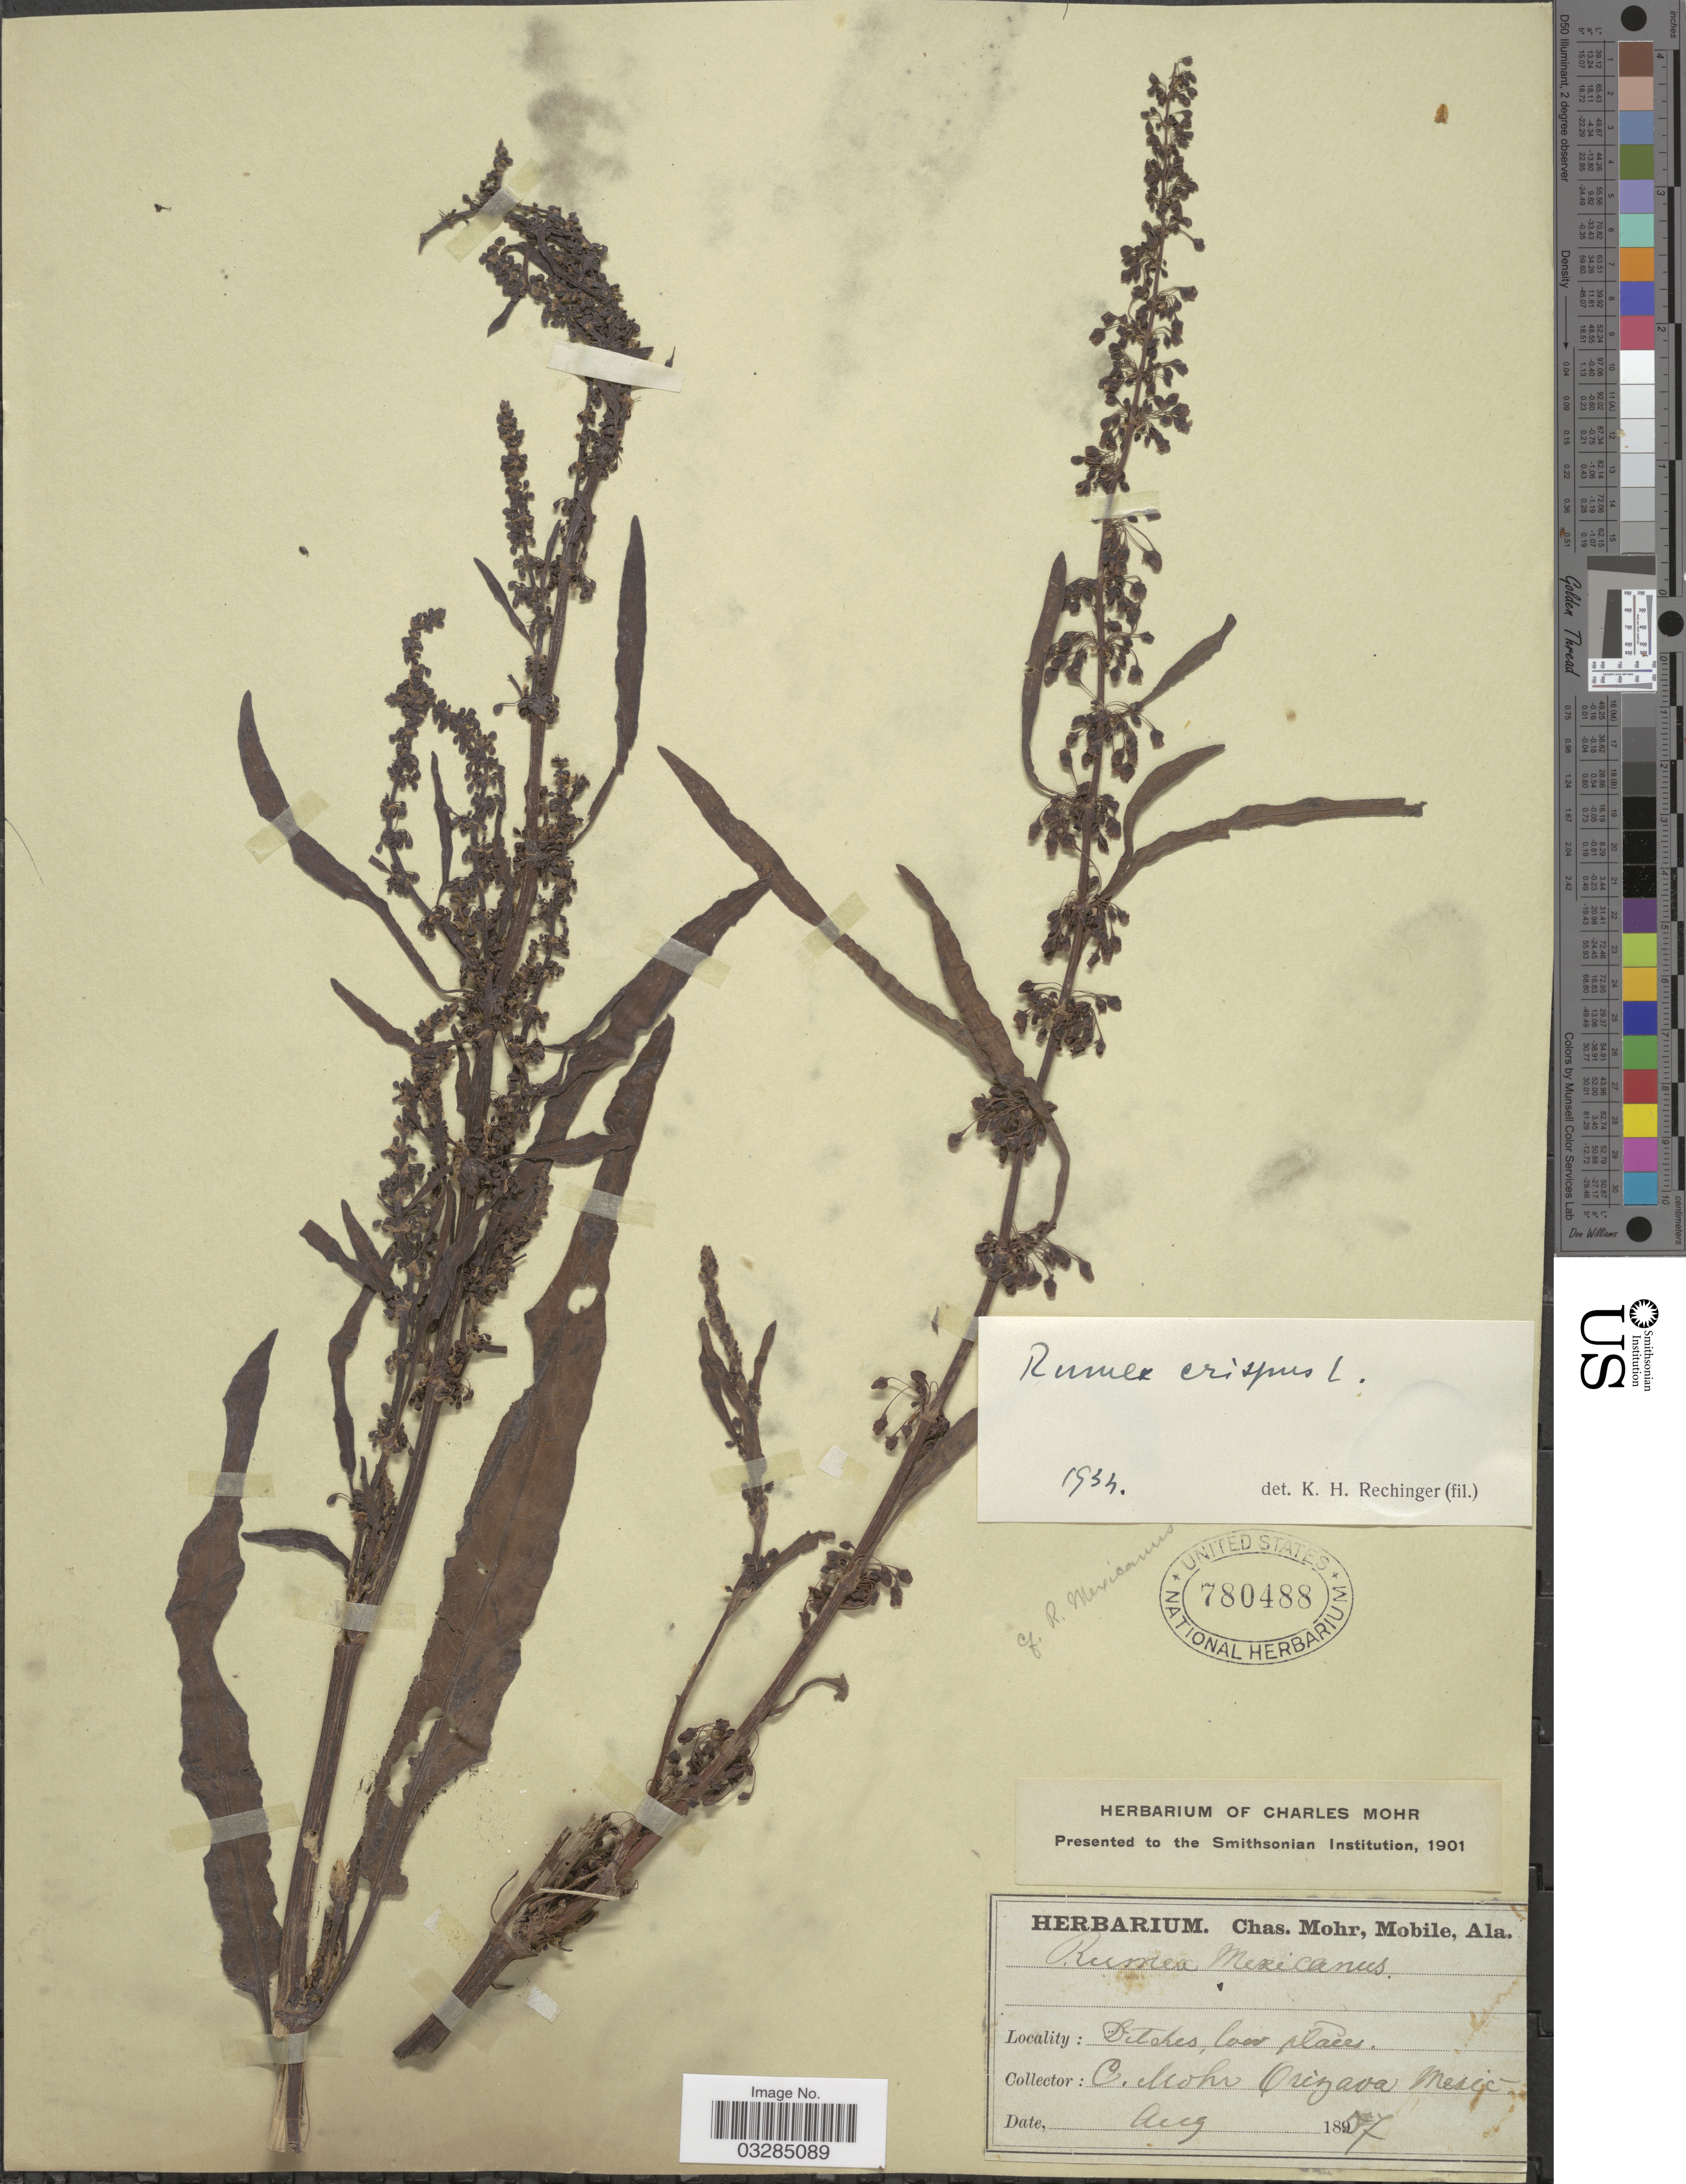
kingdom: Plantae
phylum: Tracheophyta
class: Magnoliopsida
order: Caryophyllales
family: Polygonaceae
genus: Rumex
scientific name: Rumex crispus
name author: L.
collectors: C. T. Mohr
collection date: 1807-08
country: Mexico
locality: Orizava.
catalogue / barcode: US 780488